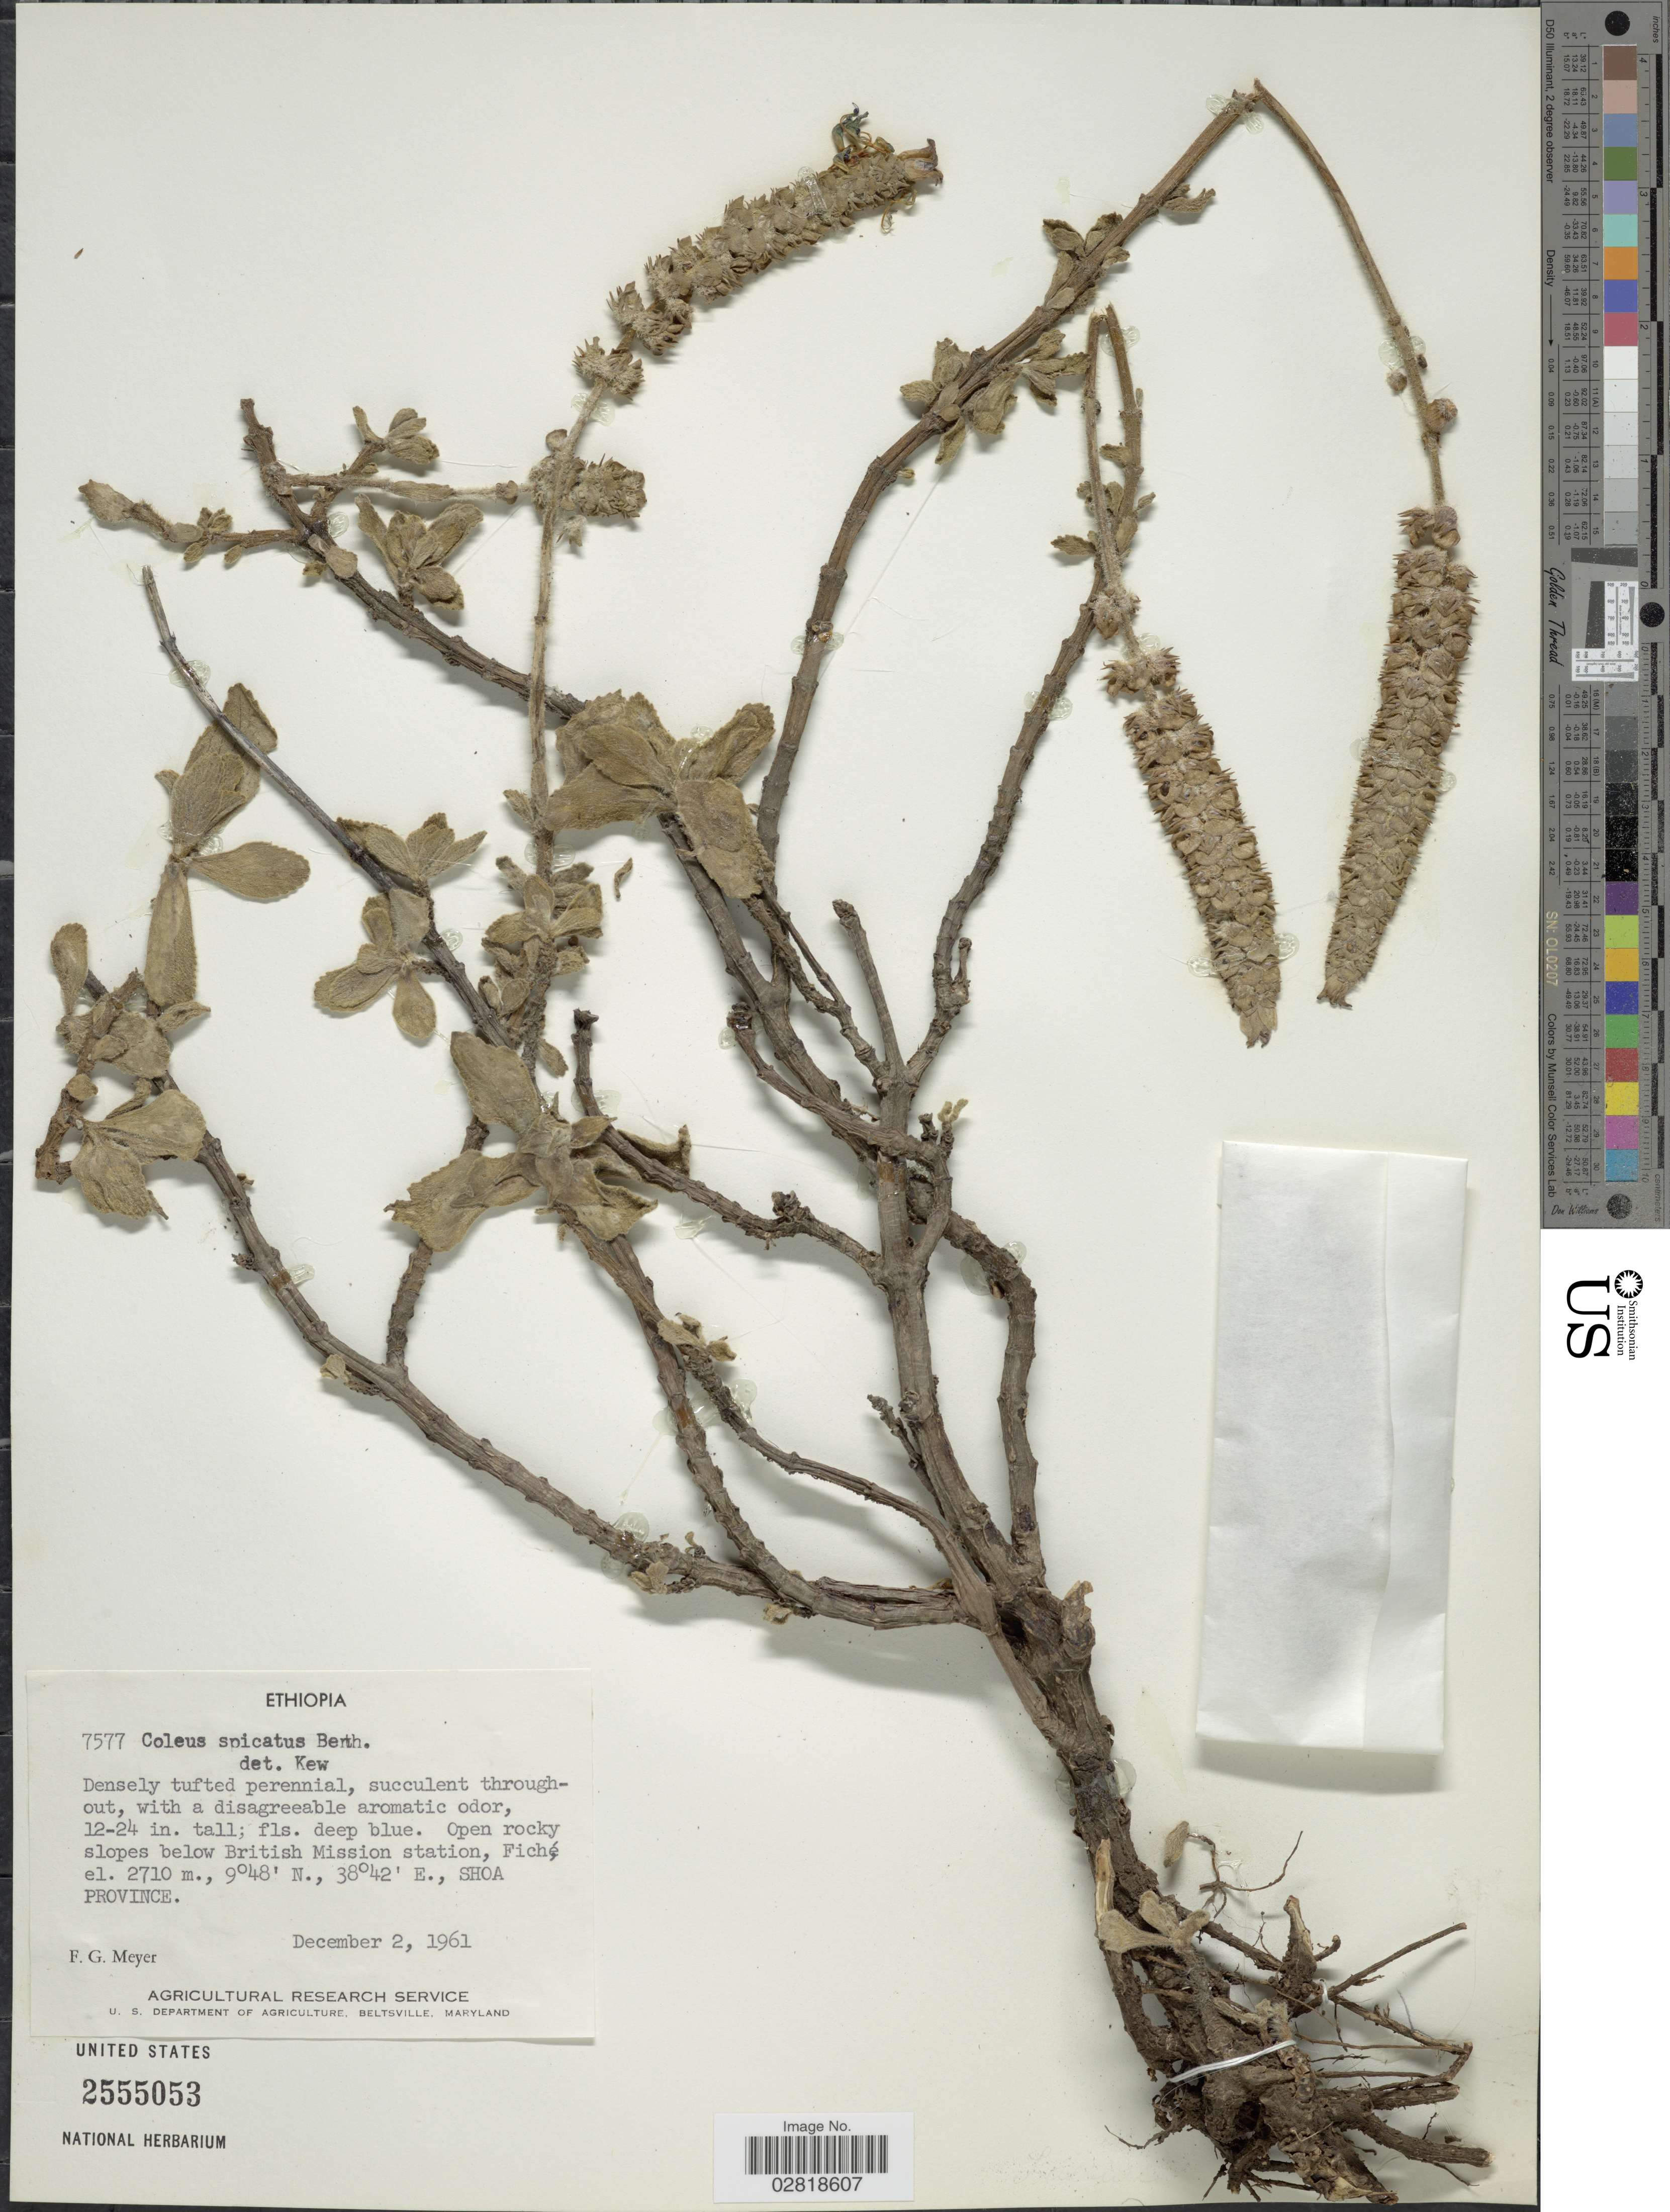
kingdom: Plantae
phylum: Tracheophyta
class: Magnoliopsida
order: Lamiales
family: Lamiaceae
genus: Plectranthus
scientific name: Plectranthus spicatus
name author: E. Mey.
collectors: F. G. Meyer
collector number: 7577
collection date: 1961-12-02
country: Ethiopia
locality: Open rocky slopes below British Mission station, Fiché, Shoa Province.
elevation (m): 2710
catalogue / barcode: US 2555053